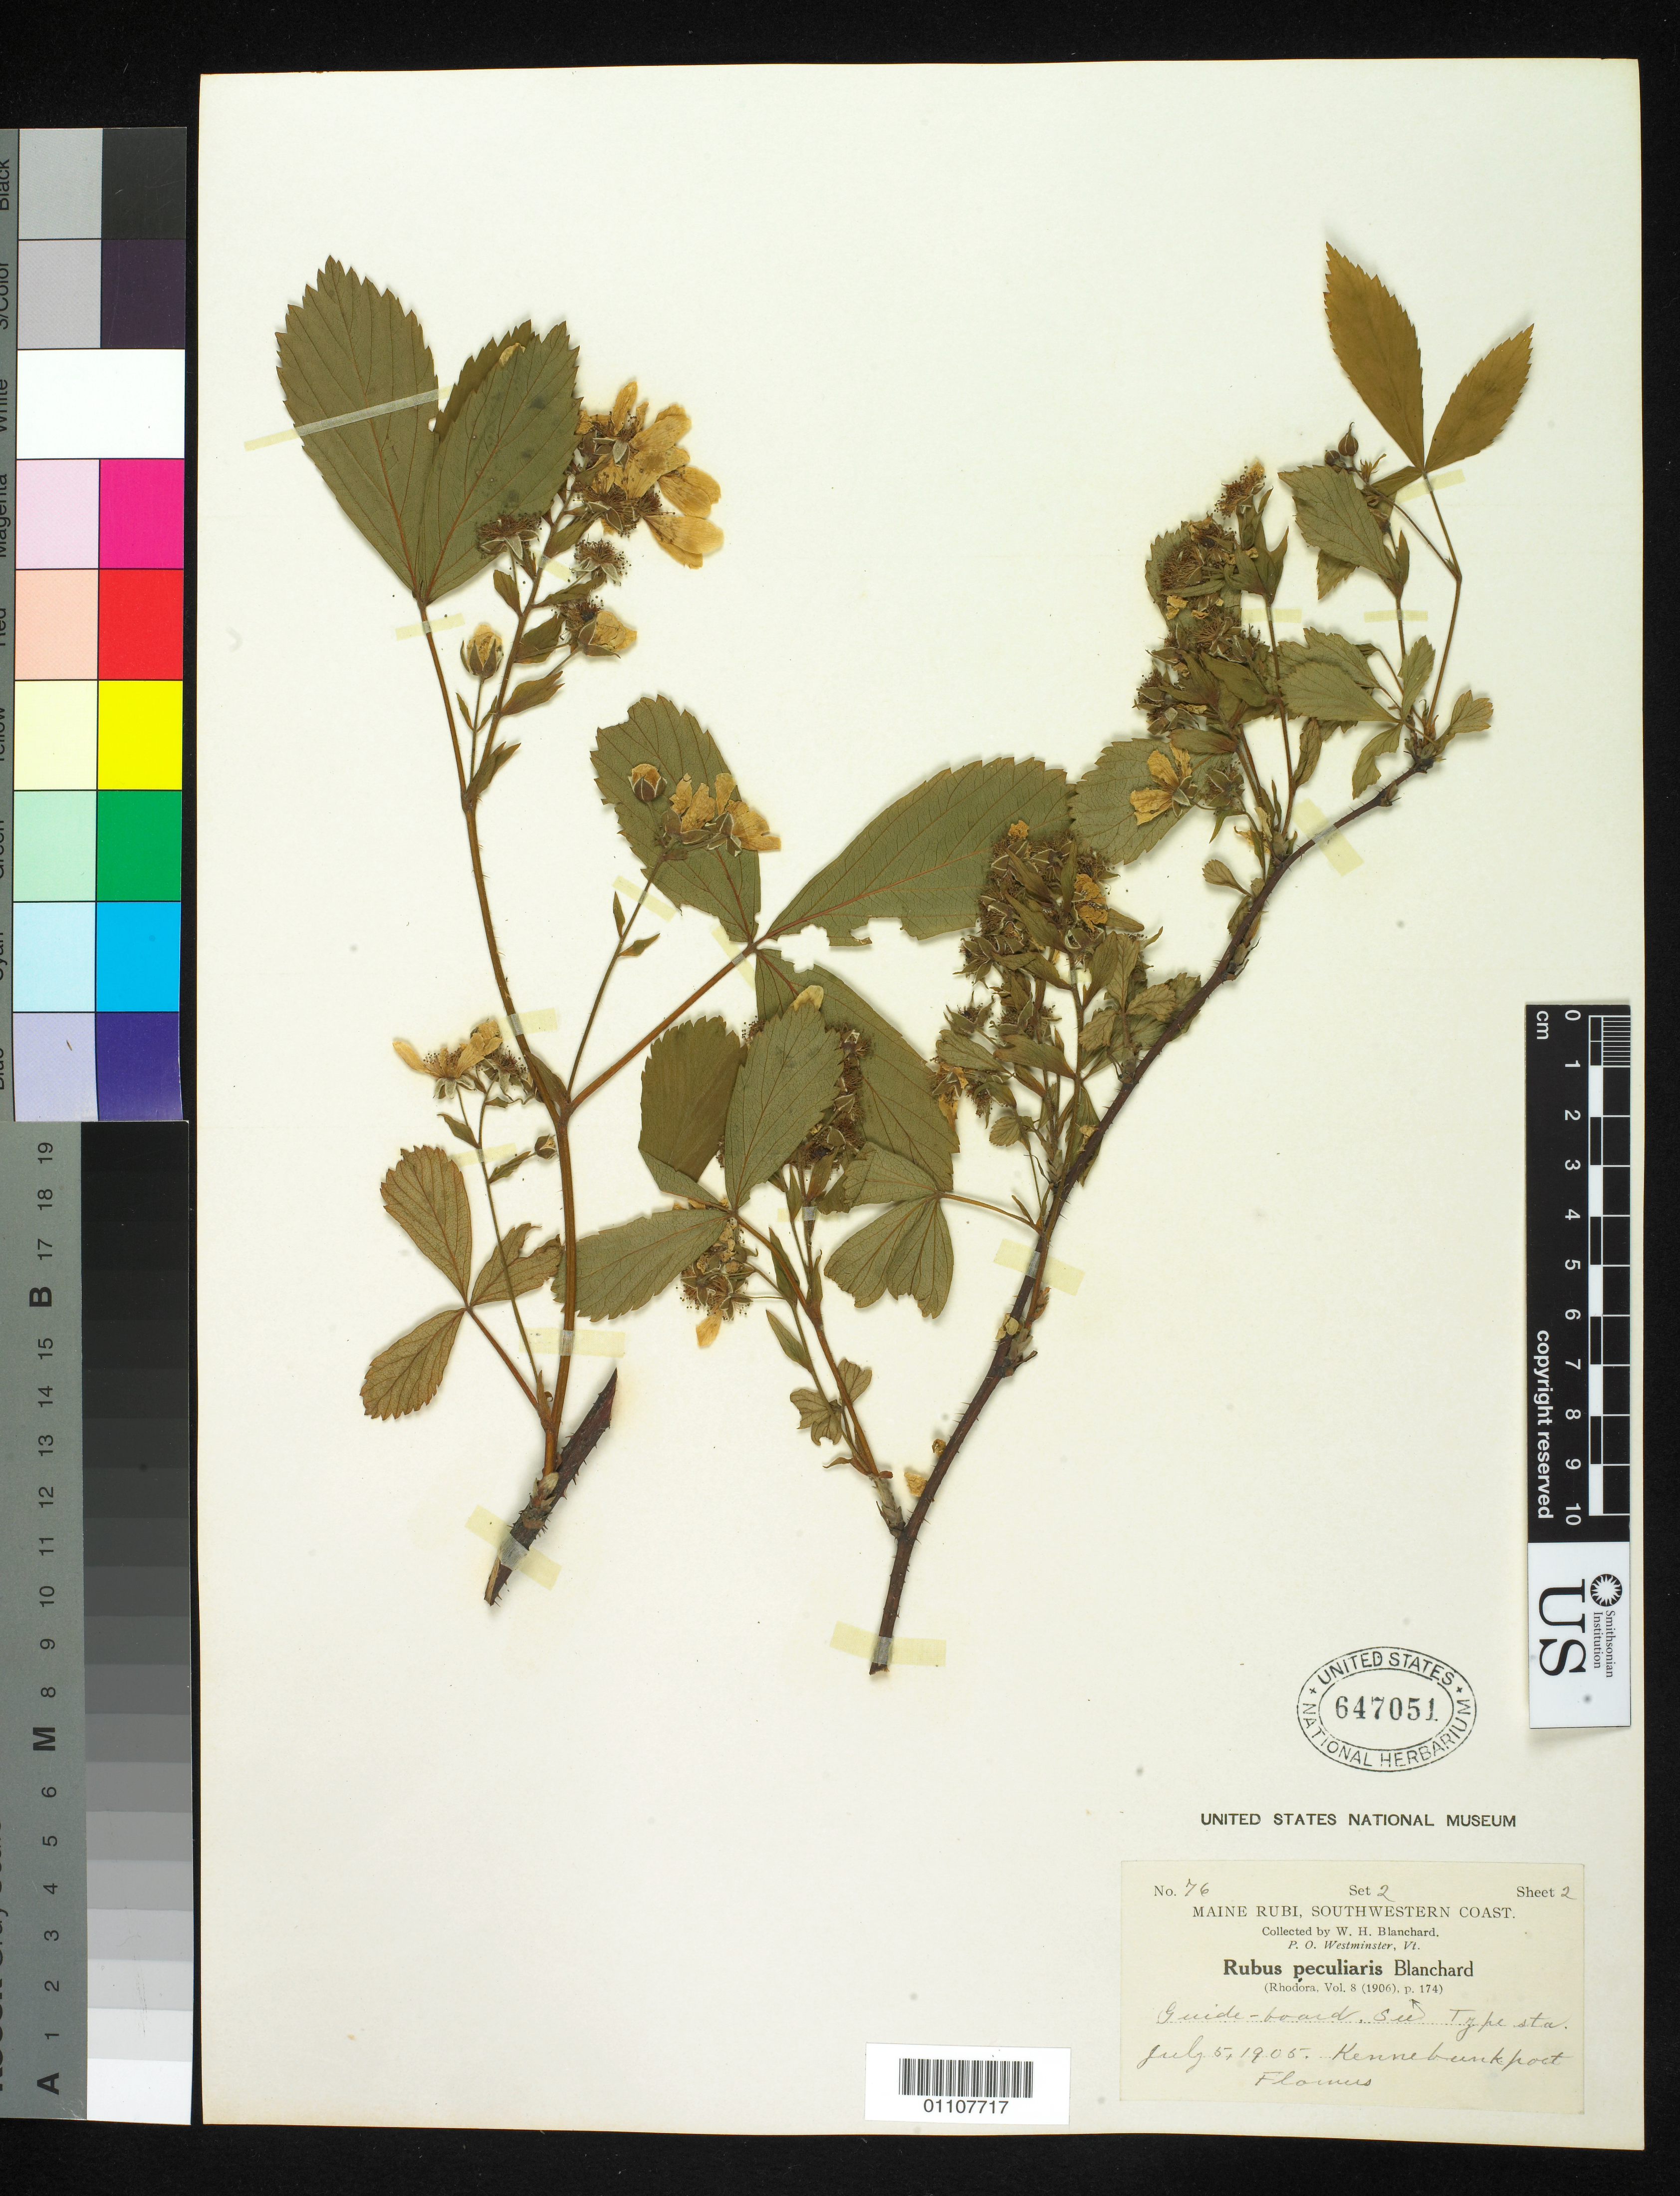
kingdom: Plantae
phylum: Tracheophyta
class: Magnoliopsida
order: Rosales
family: Rosaceae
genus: Rubus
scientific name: Rubus peculiaris Blanch., nom. illeg.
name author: Blanch.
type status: Syntype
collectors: W. H. Blanchard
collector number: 76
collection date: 1905-07-05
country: United States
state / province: Maine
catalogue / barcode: US 647051